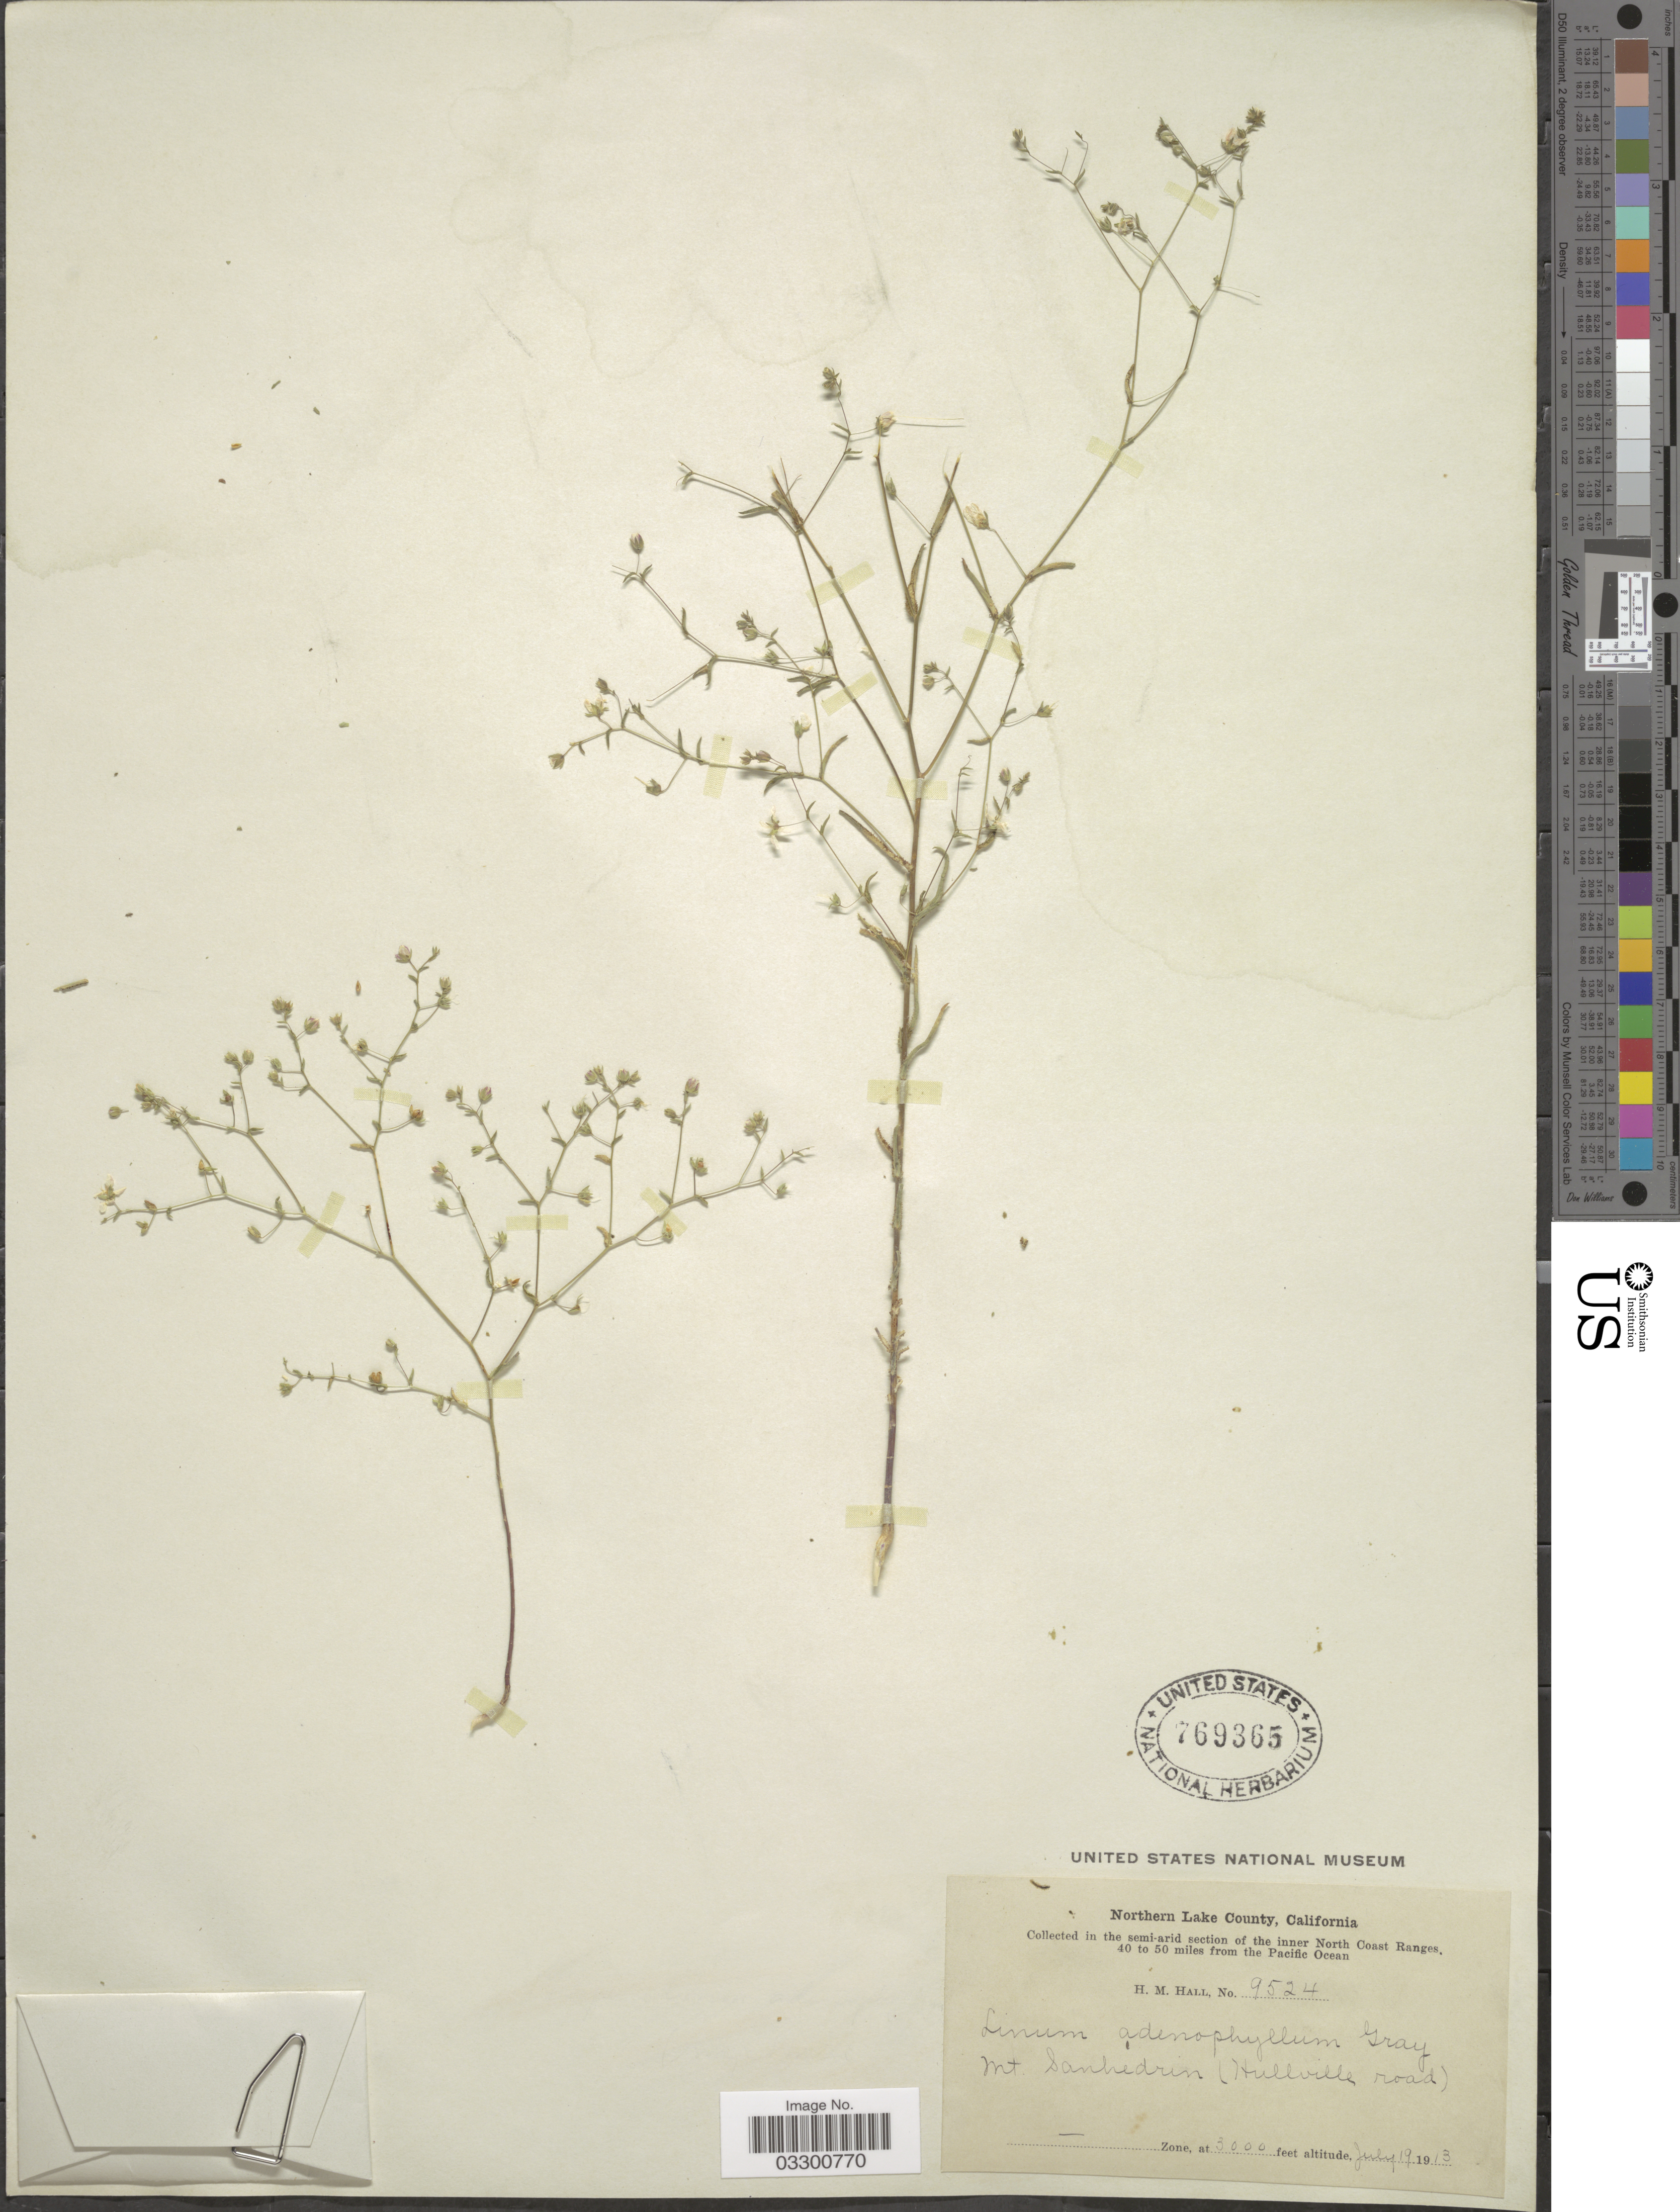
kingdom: Plantae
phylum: Tracheophyta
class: Magnoliopsida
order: Malpighiales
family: Linaceae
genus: Hesperolinon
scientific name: Hesperolinon adenophyllum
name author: (A. Gray) Small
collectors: H. M. Hall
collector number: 9524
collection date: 1913-07-19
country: United States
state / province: California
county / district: Lake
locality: Northern Lake County, in the semi-arid section of the inner North Coast Ranges, 40 to 50 miles from the Pacific Ocean. Mt. Sanhedrin (Hullville road).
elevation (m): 914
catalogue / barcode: US 769365